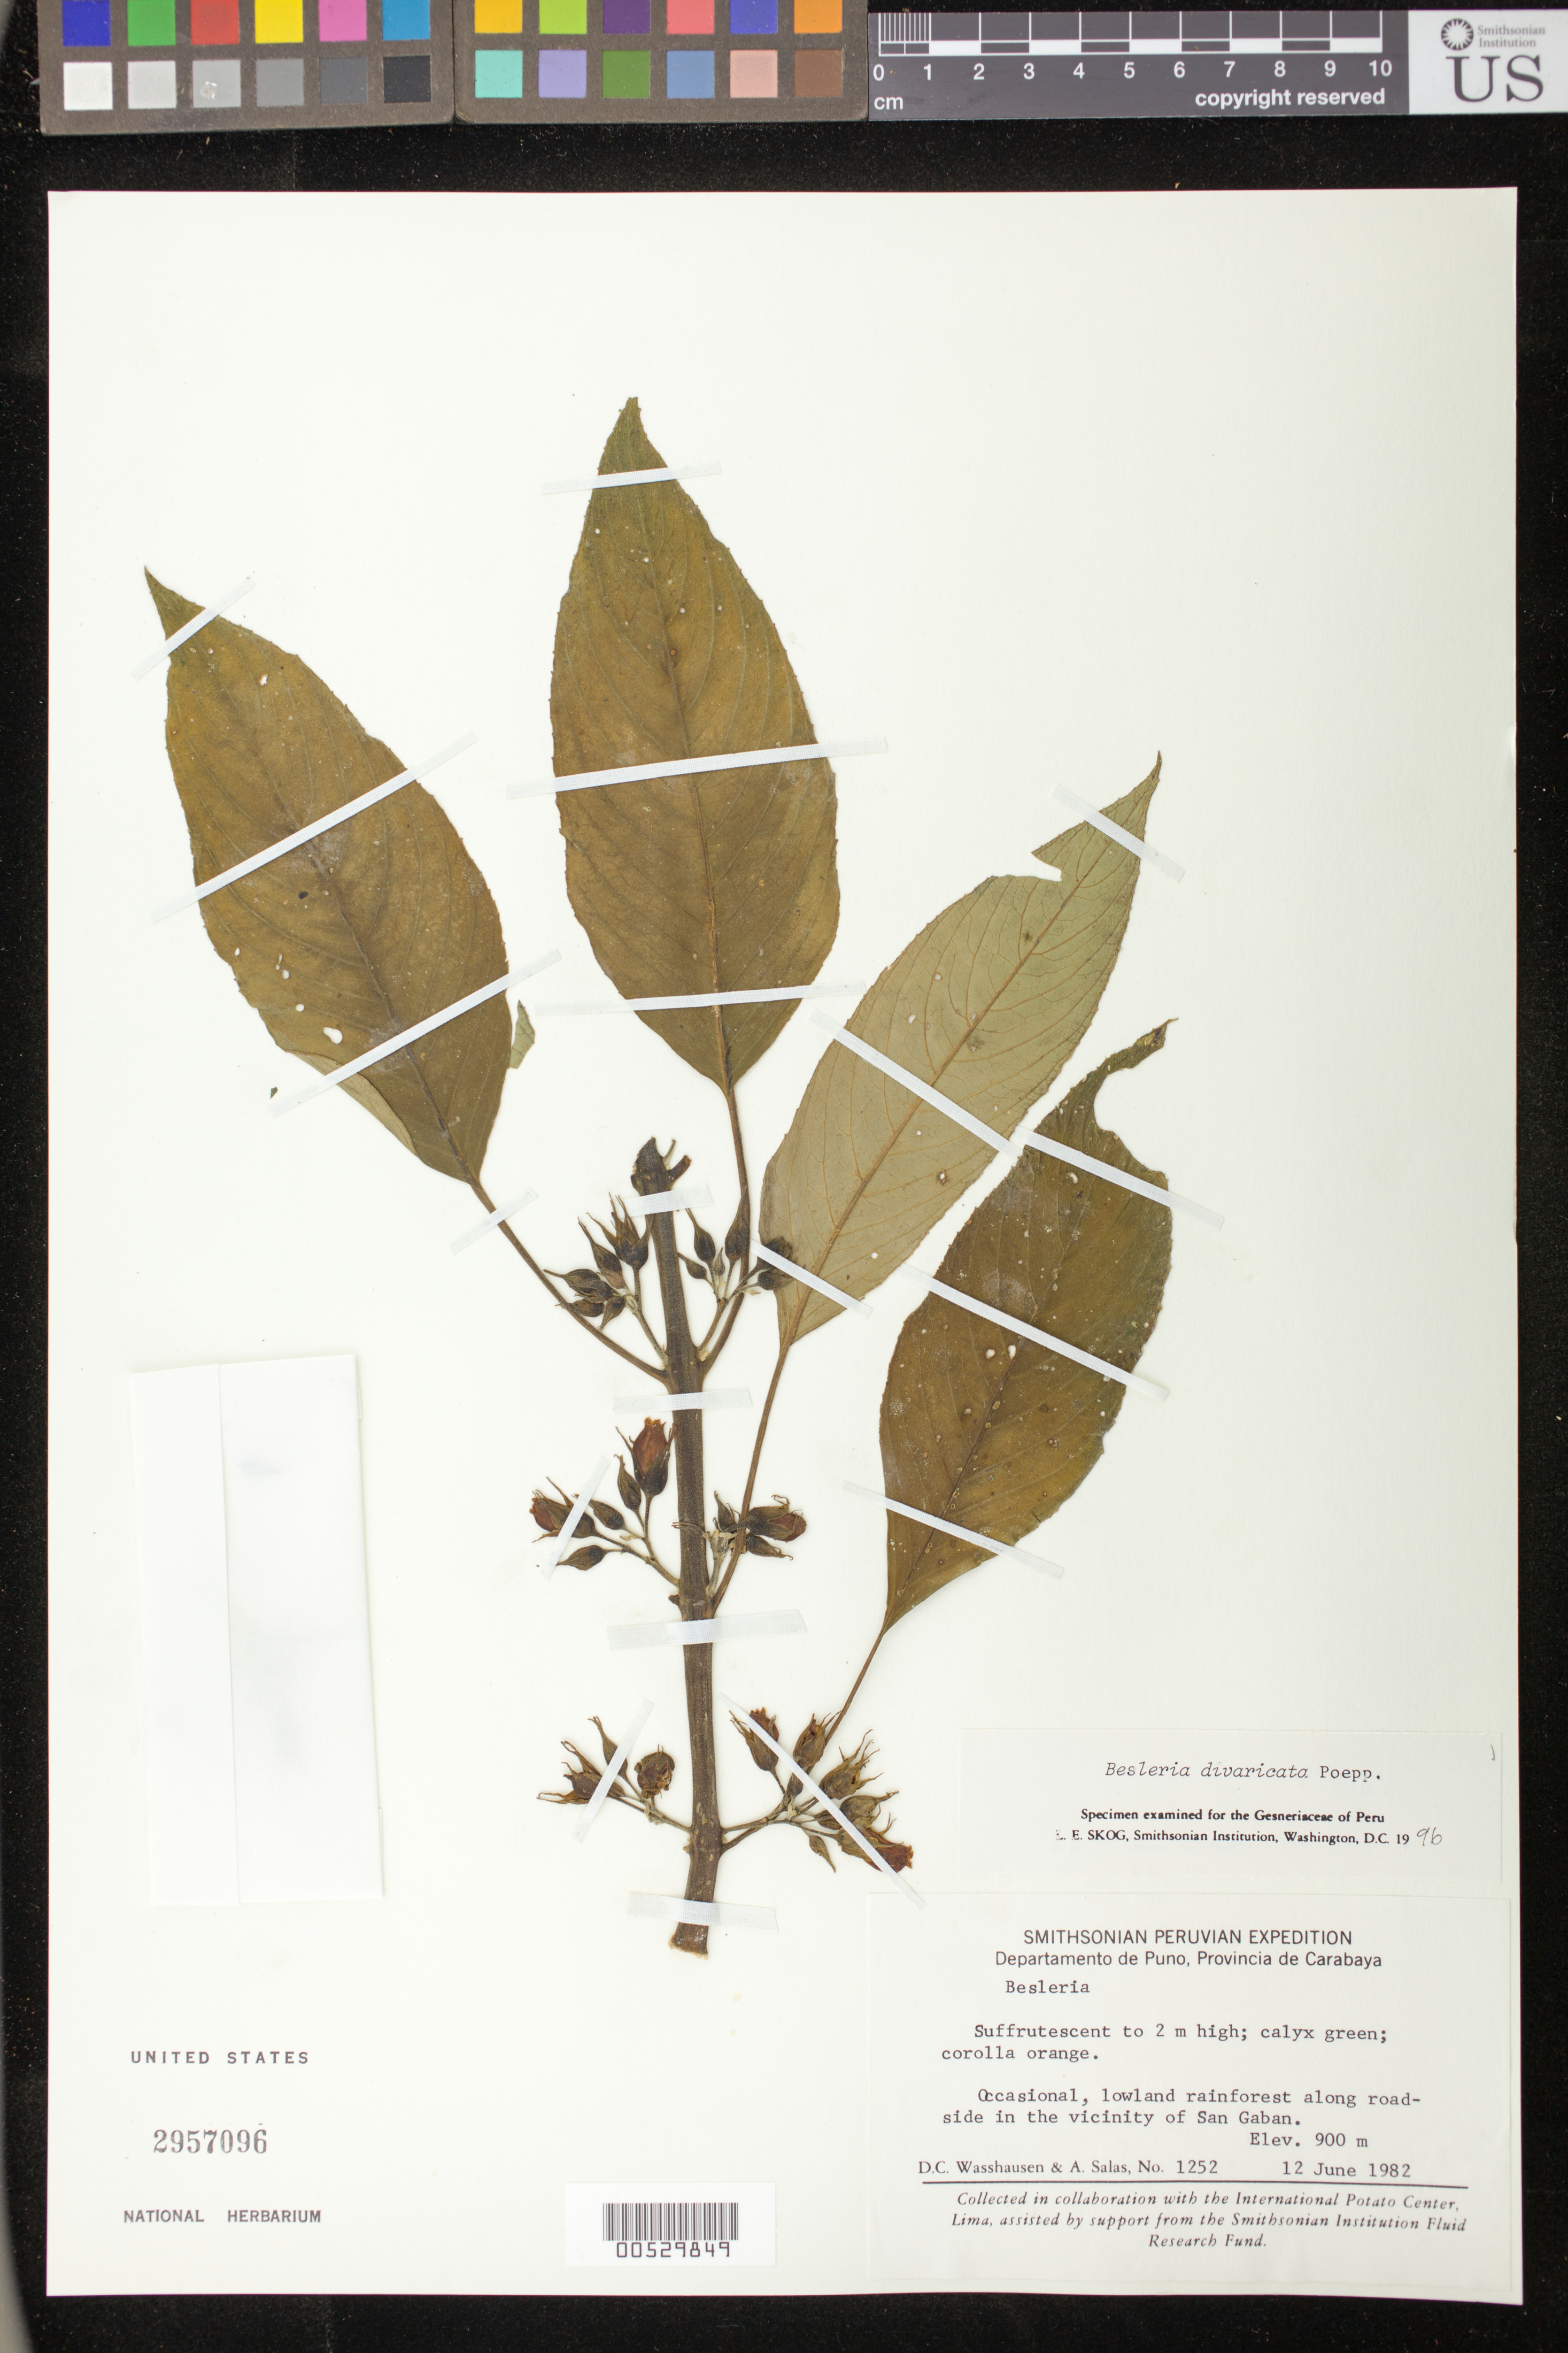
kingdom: Plantae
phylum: Tracheophyta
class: Magnoliopsida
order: Lamiales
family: Gesneriaceae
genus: Besleria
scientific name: Besleria divaricata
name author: Poepp.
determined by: Skog, Laurence E.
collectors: D. C. Wasshausen & A. Salas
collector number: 1252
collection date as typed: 12 Jun 1982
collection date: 1982-06-12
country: Peru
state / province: Puno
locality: Prov. Carabaya, vicinity of San Gaban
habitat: Lowland rain forest along roadside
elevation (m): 900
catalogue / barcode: US 2957096